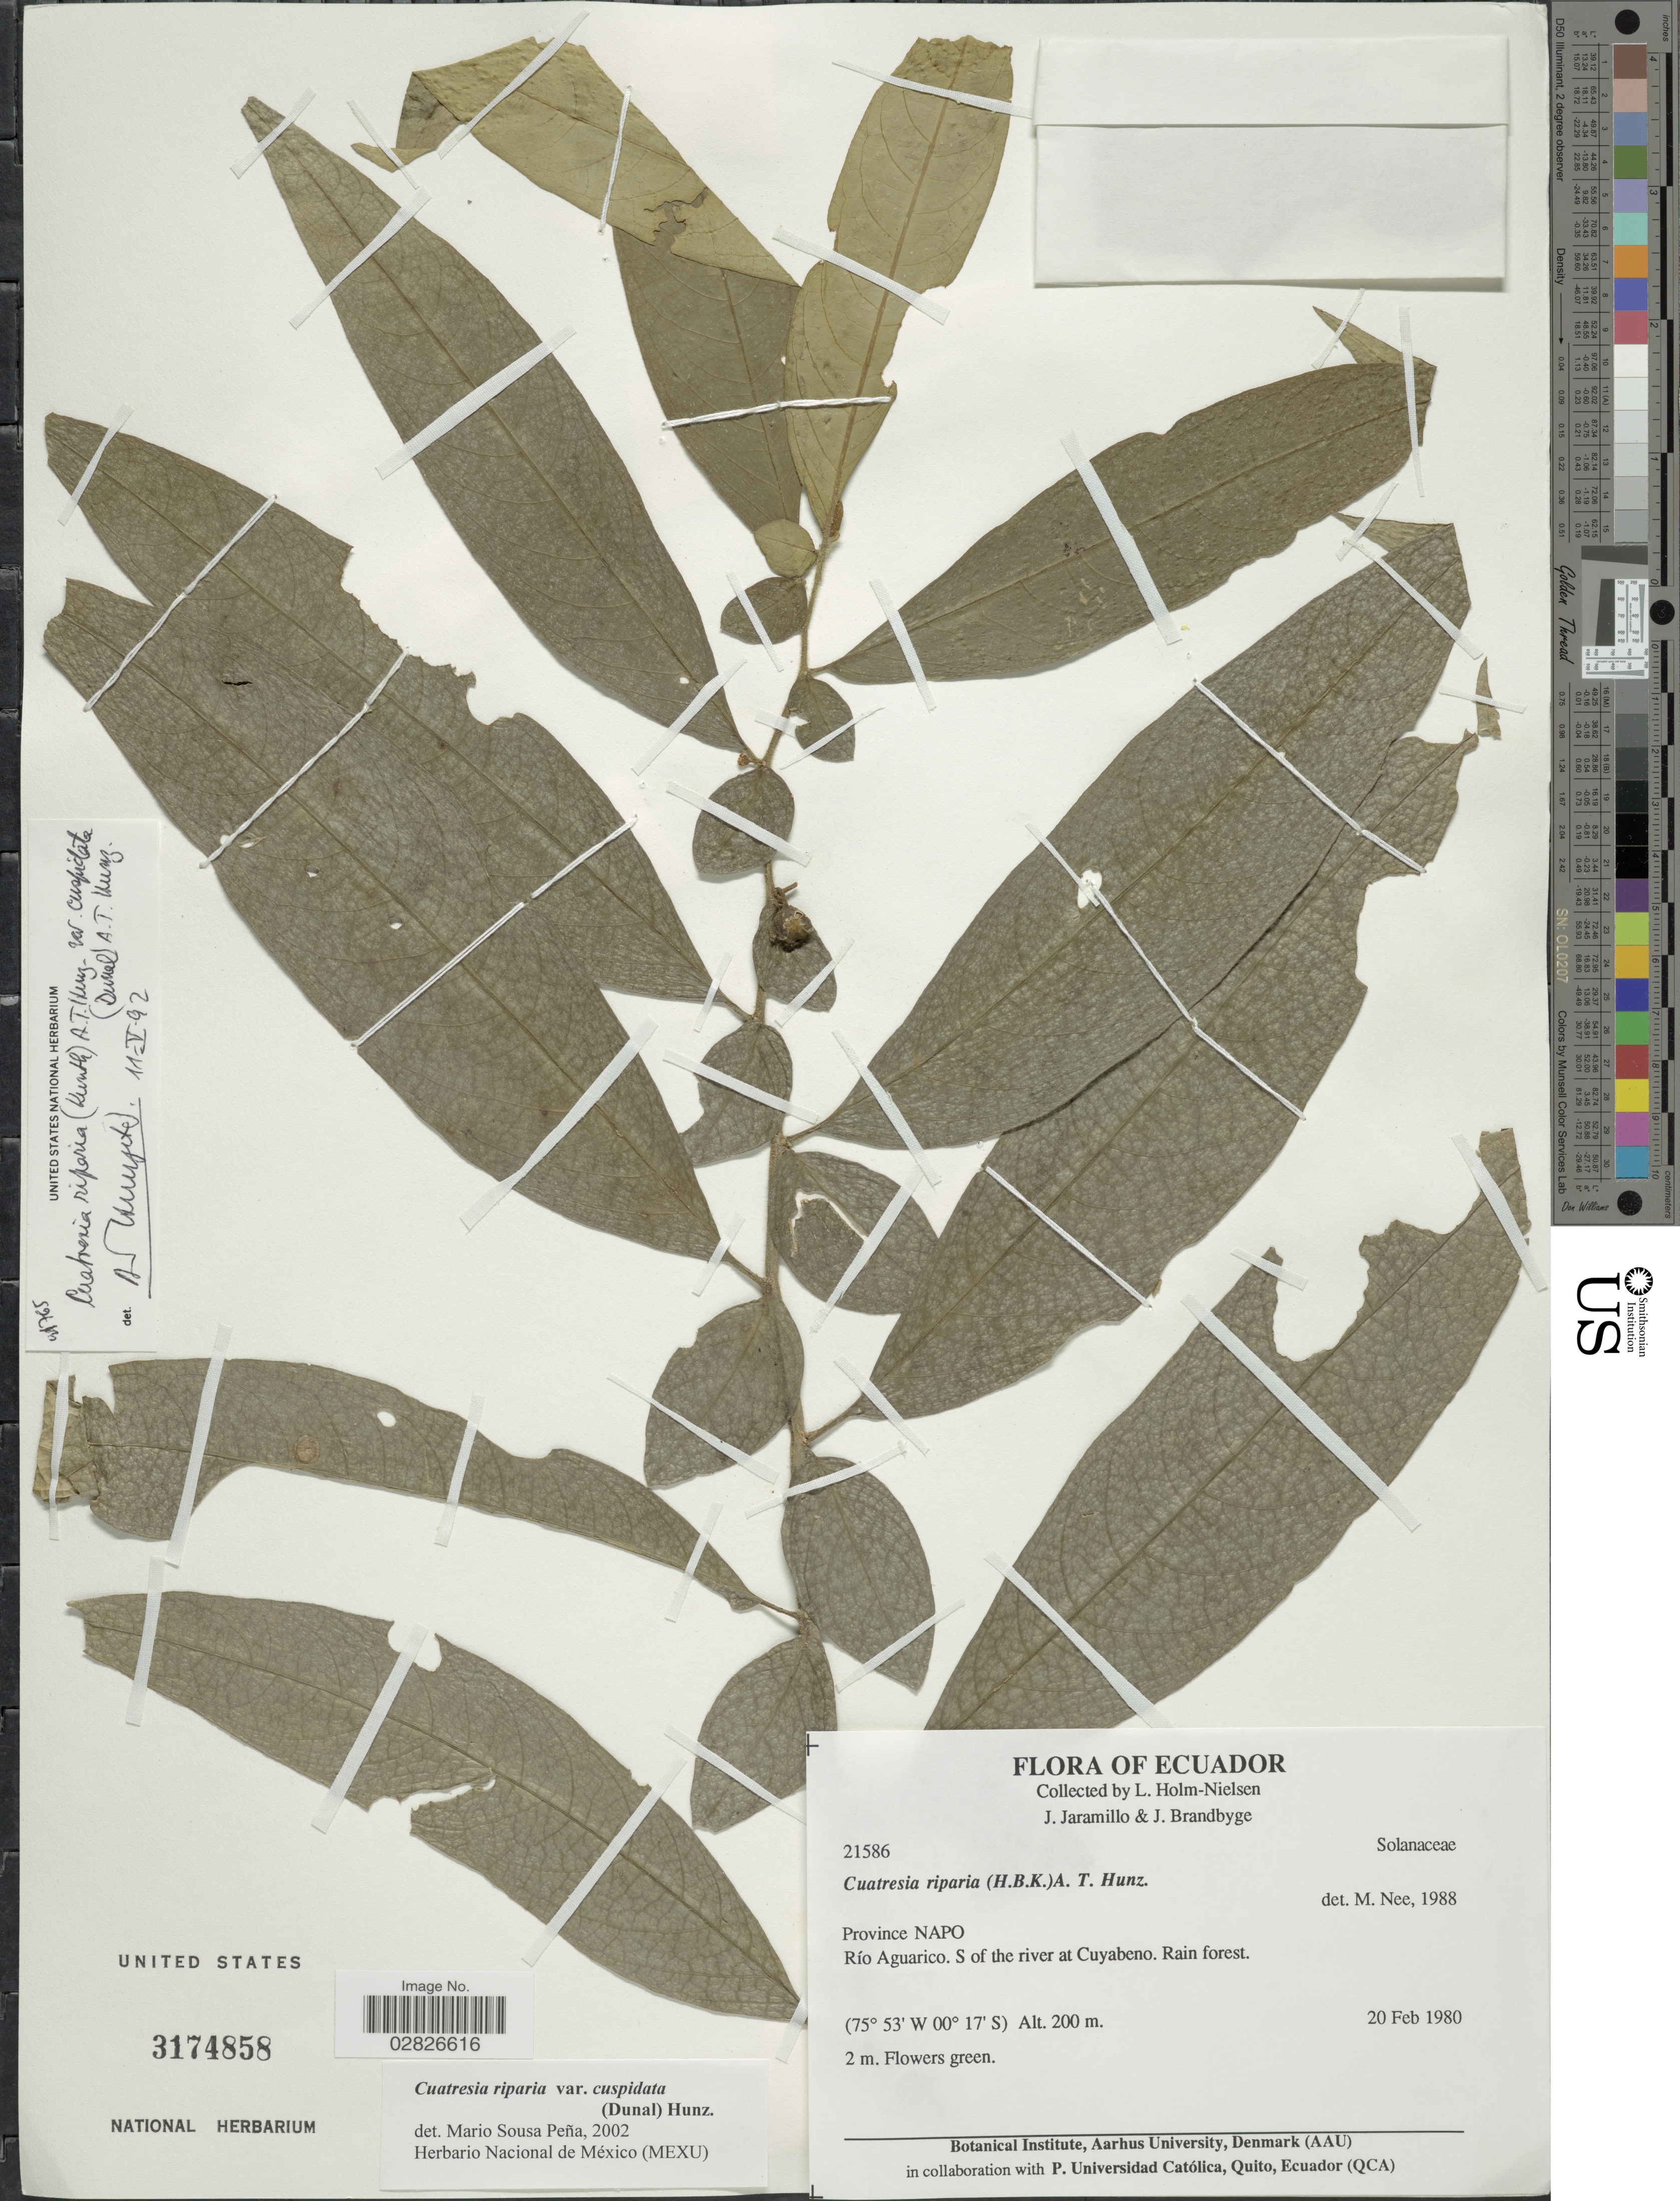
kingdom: Plantae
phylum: Tracheophyta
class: Magnoliopsida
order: Solanales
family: Solanaceae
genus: Cuatresia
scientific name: Cuatresia riparia var. cuspidata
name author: (Dunal) Hunz.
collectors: L. Holm-Nielsen, J. Jaramillo & J. Brandbyge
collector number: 21586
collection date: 1980-02-20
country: Ecuador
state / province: Napo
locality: Río Aguarico, S. of the river at Cuyabeno.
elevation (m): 200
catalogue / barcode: US 3174858